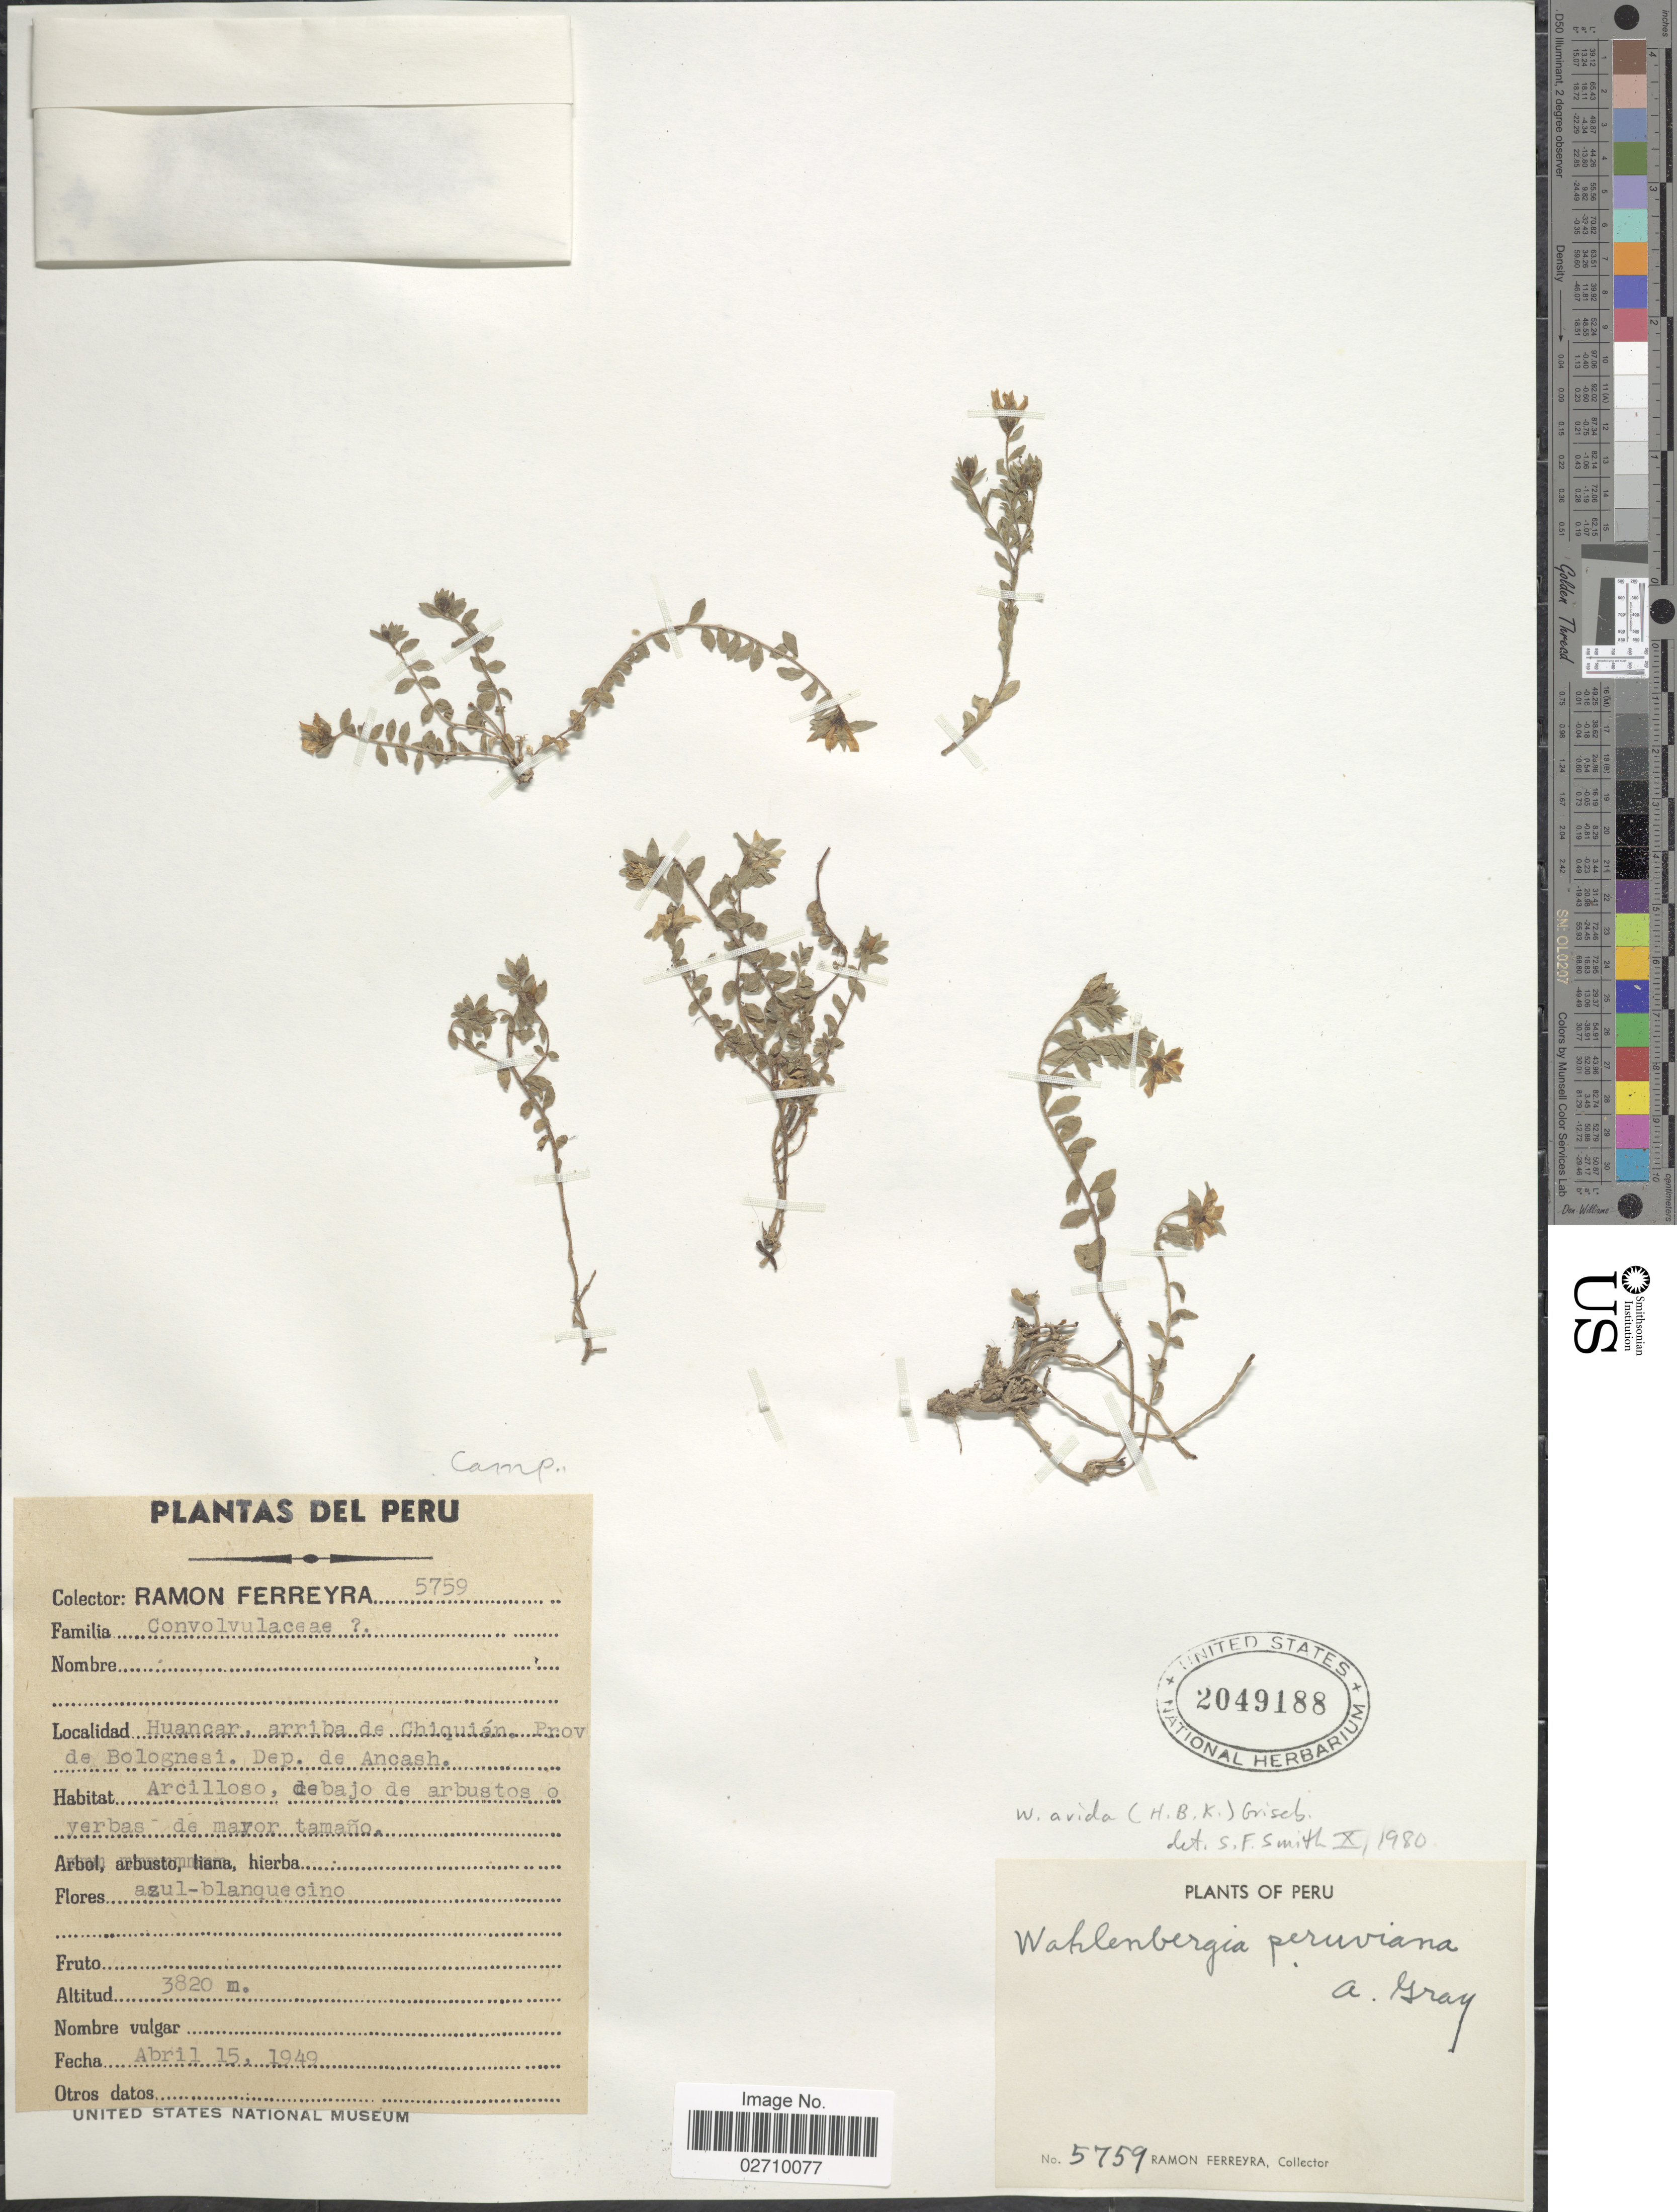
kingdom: Plantae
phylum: Tracheophyta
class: Magnoliopsida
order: Asterales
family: Campanulaceae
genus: Wahlenbergia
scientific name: Wahlenbergia arida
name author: (Kunth) Griseb.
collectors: R. A. Ferreyra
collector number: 5759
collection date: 1949-04-15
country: Peru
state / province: Ancash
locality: Huancar, arriba de Chiquian, Prov. de Bolognesi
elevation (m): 3820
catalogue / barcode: US 2049188